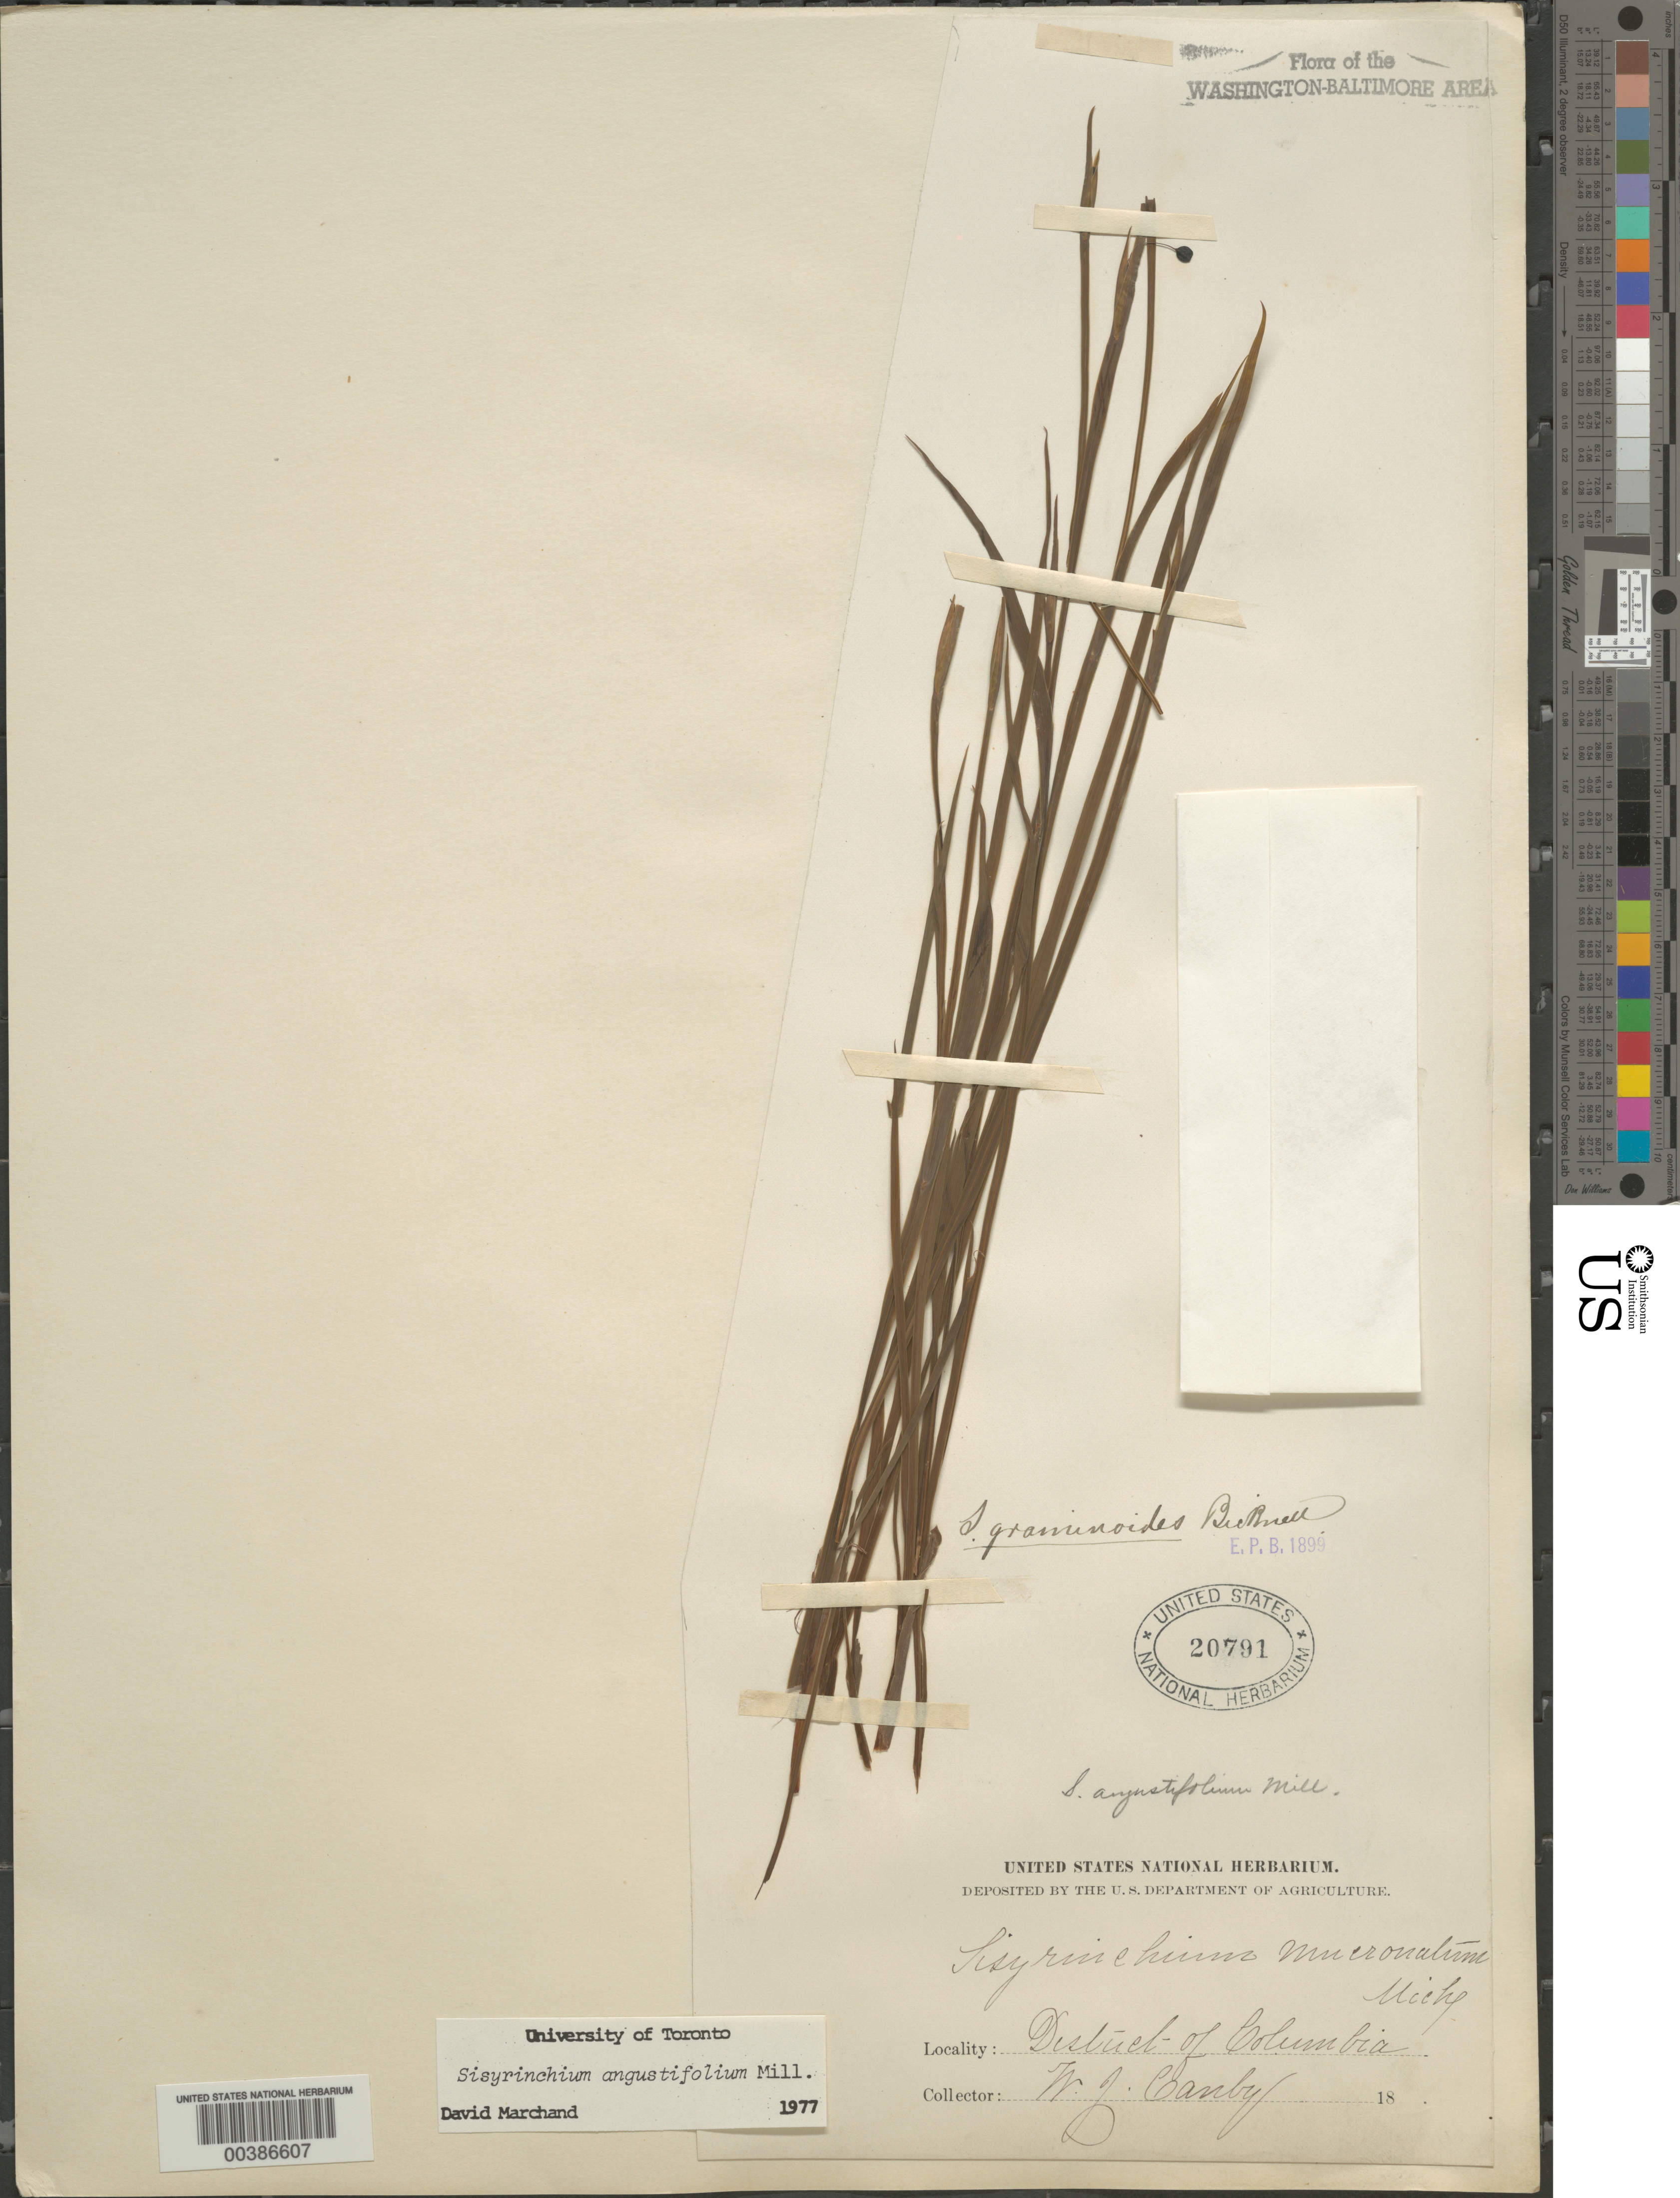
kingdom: Plantae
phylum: Tracheophyta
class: Liliopsida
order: Asparagales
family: Iridaceae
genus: Sisyrinchium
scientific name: Sisyrinchium angustifolium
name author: Mill.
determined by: Marchand, D.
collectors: W. Canby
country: United States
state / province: District of Columbia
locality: Washington DC area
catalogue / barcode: US 20791